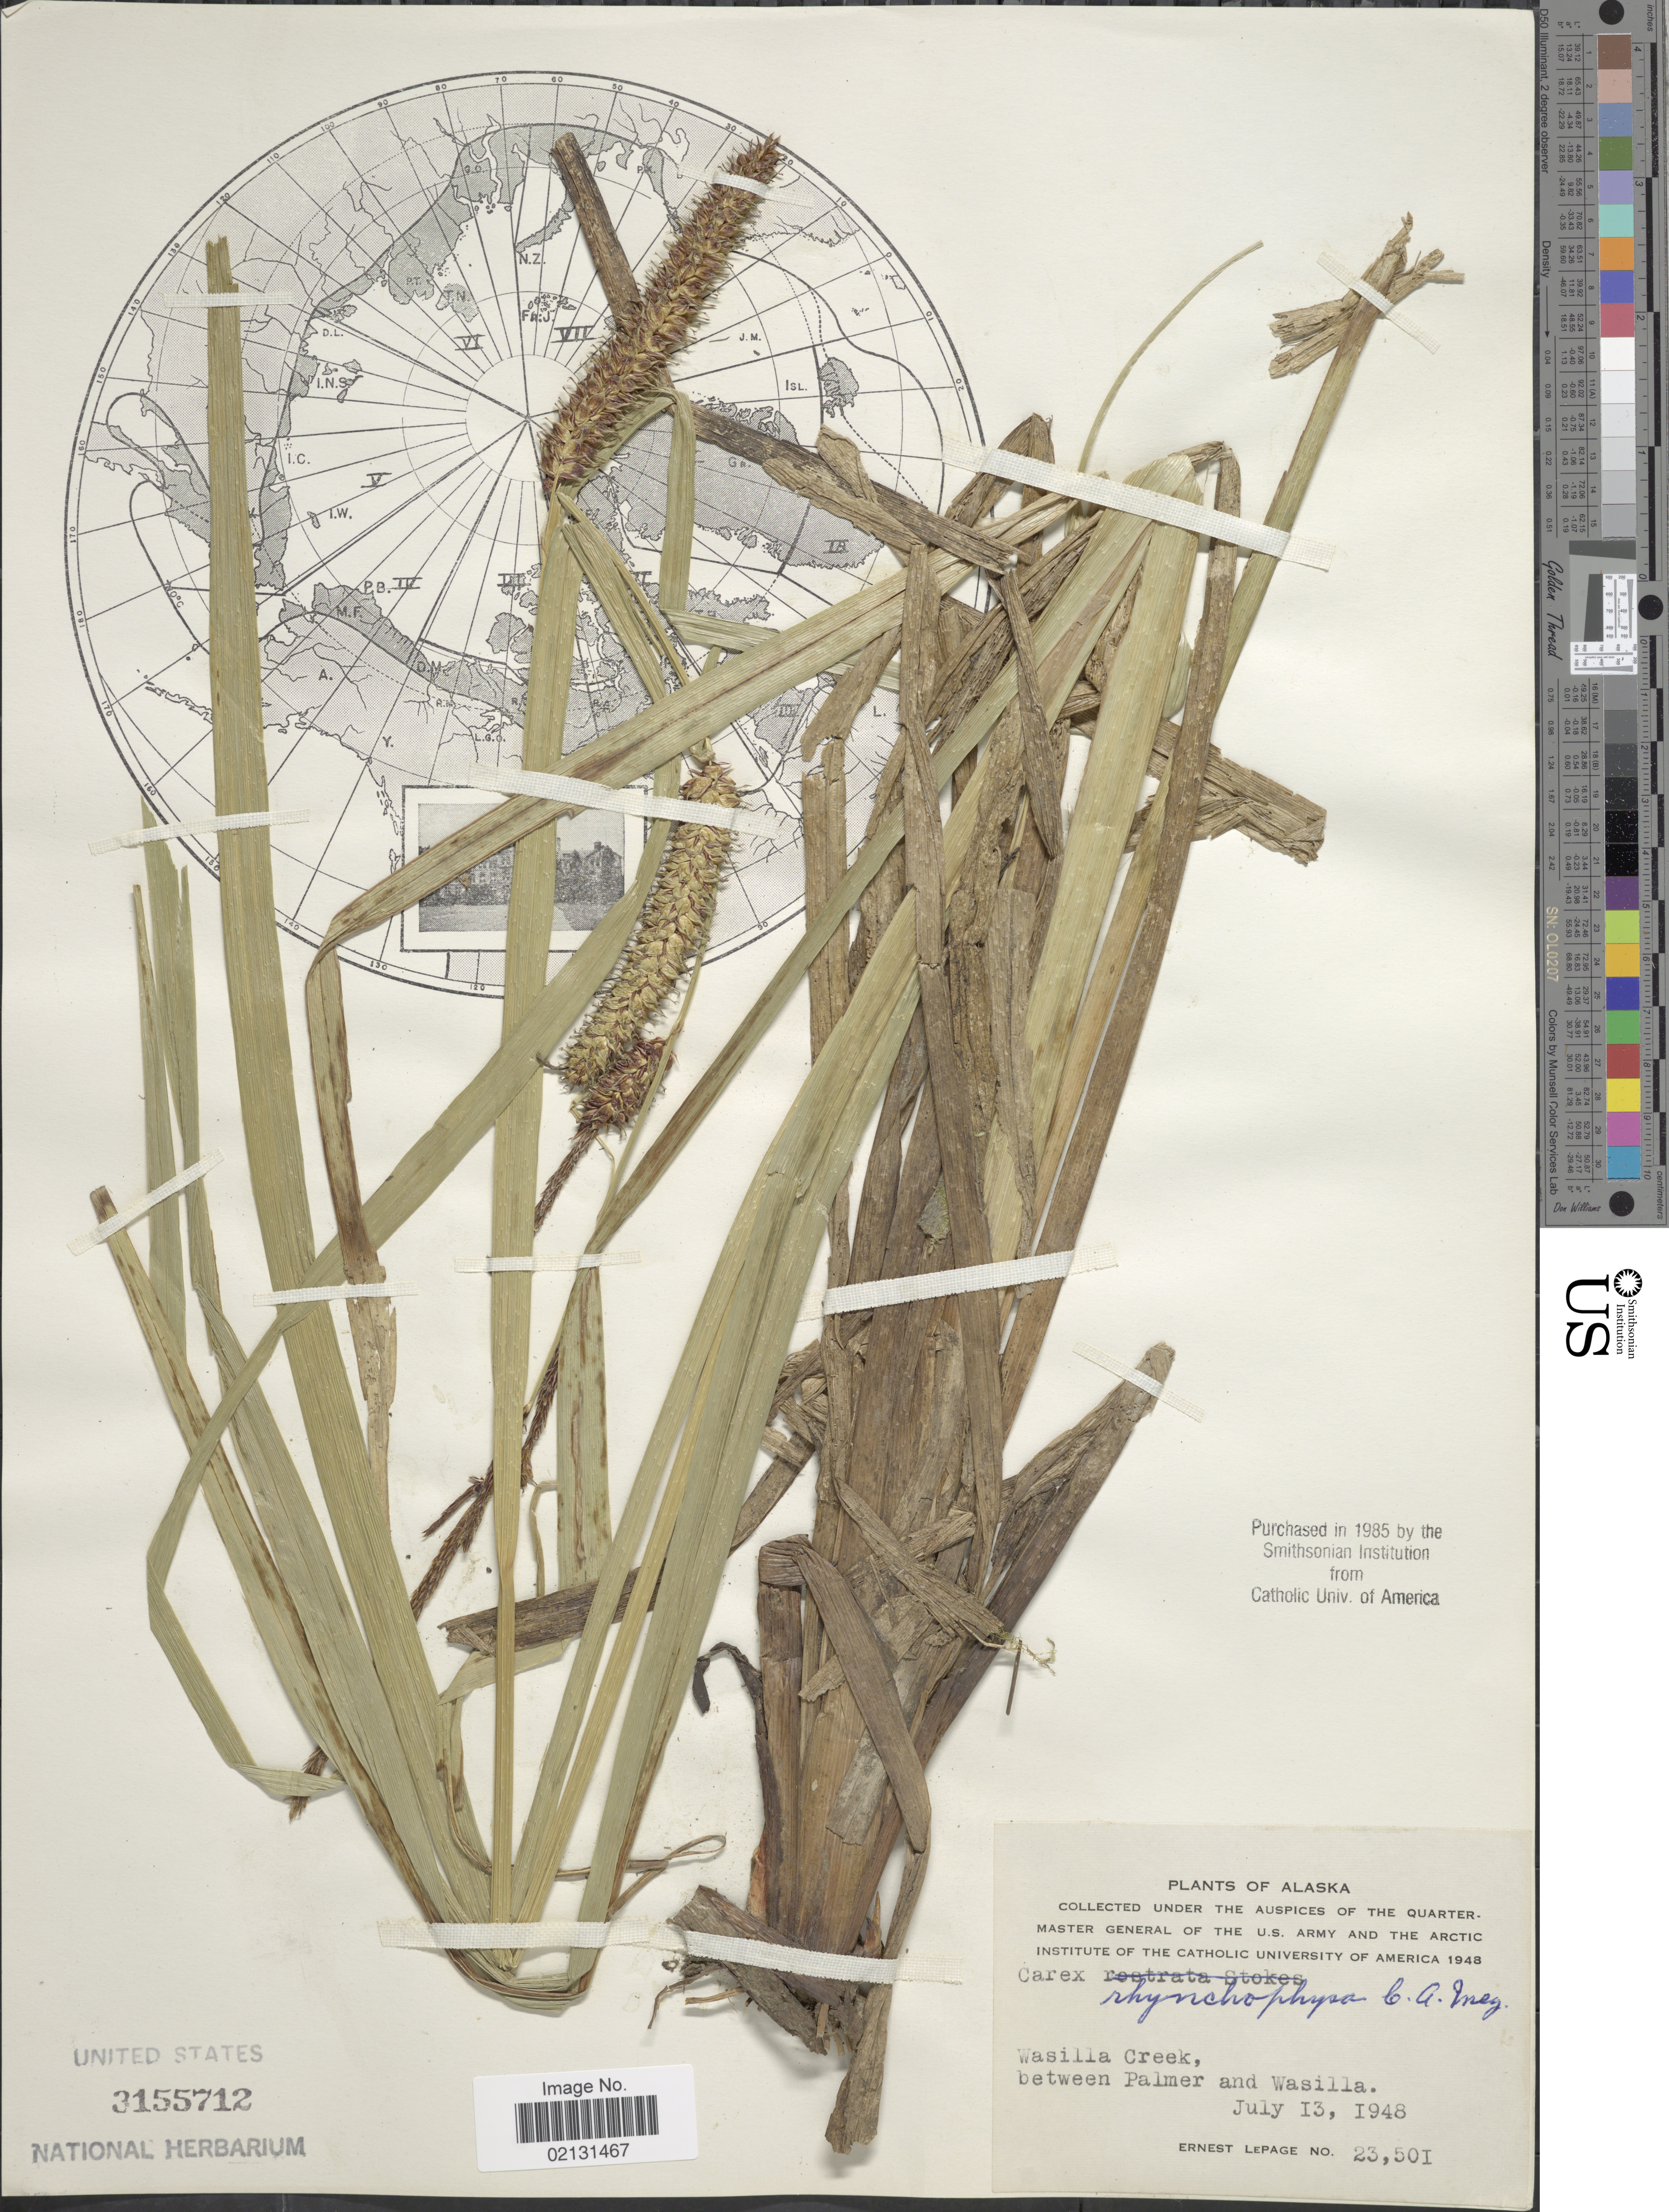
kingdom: Plantae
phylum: Tracheophyta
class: Liliopsida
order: Poales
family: Cyperaceae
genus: Carex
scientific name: Carex utriculata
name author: Boott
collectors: E. Lepage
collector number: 23501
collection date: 1948-07-13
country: United States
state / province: Alaska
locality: Wasilla Creek, between Palmer and Wasilla.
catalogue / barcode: US 3155712